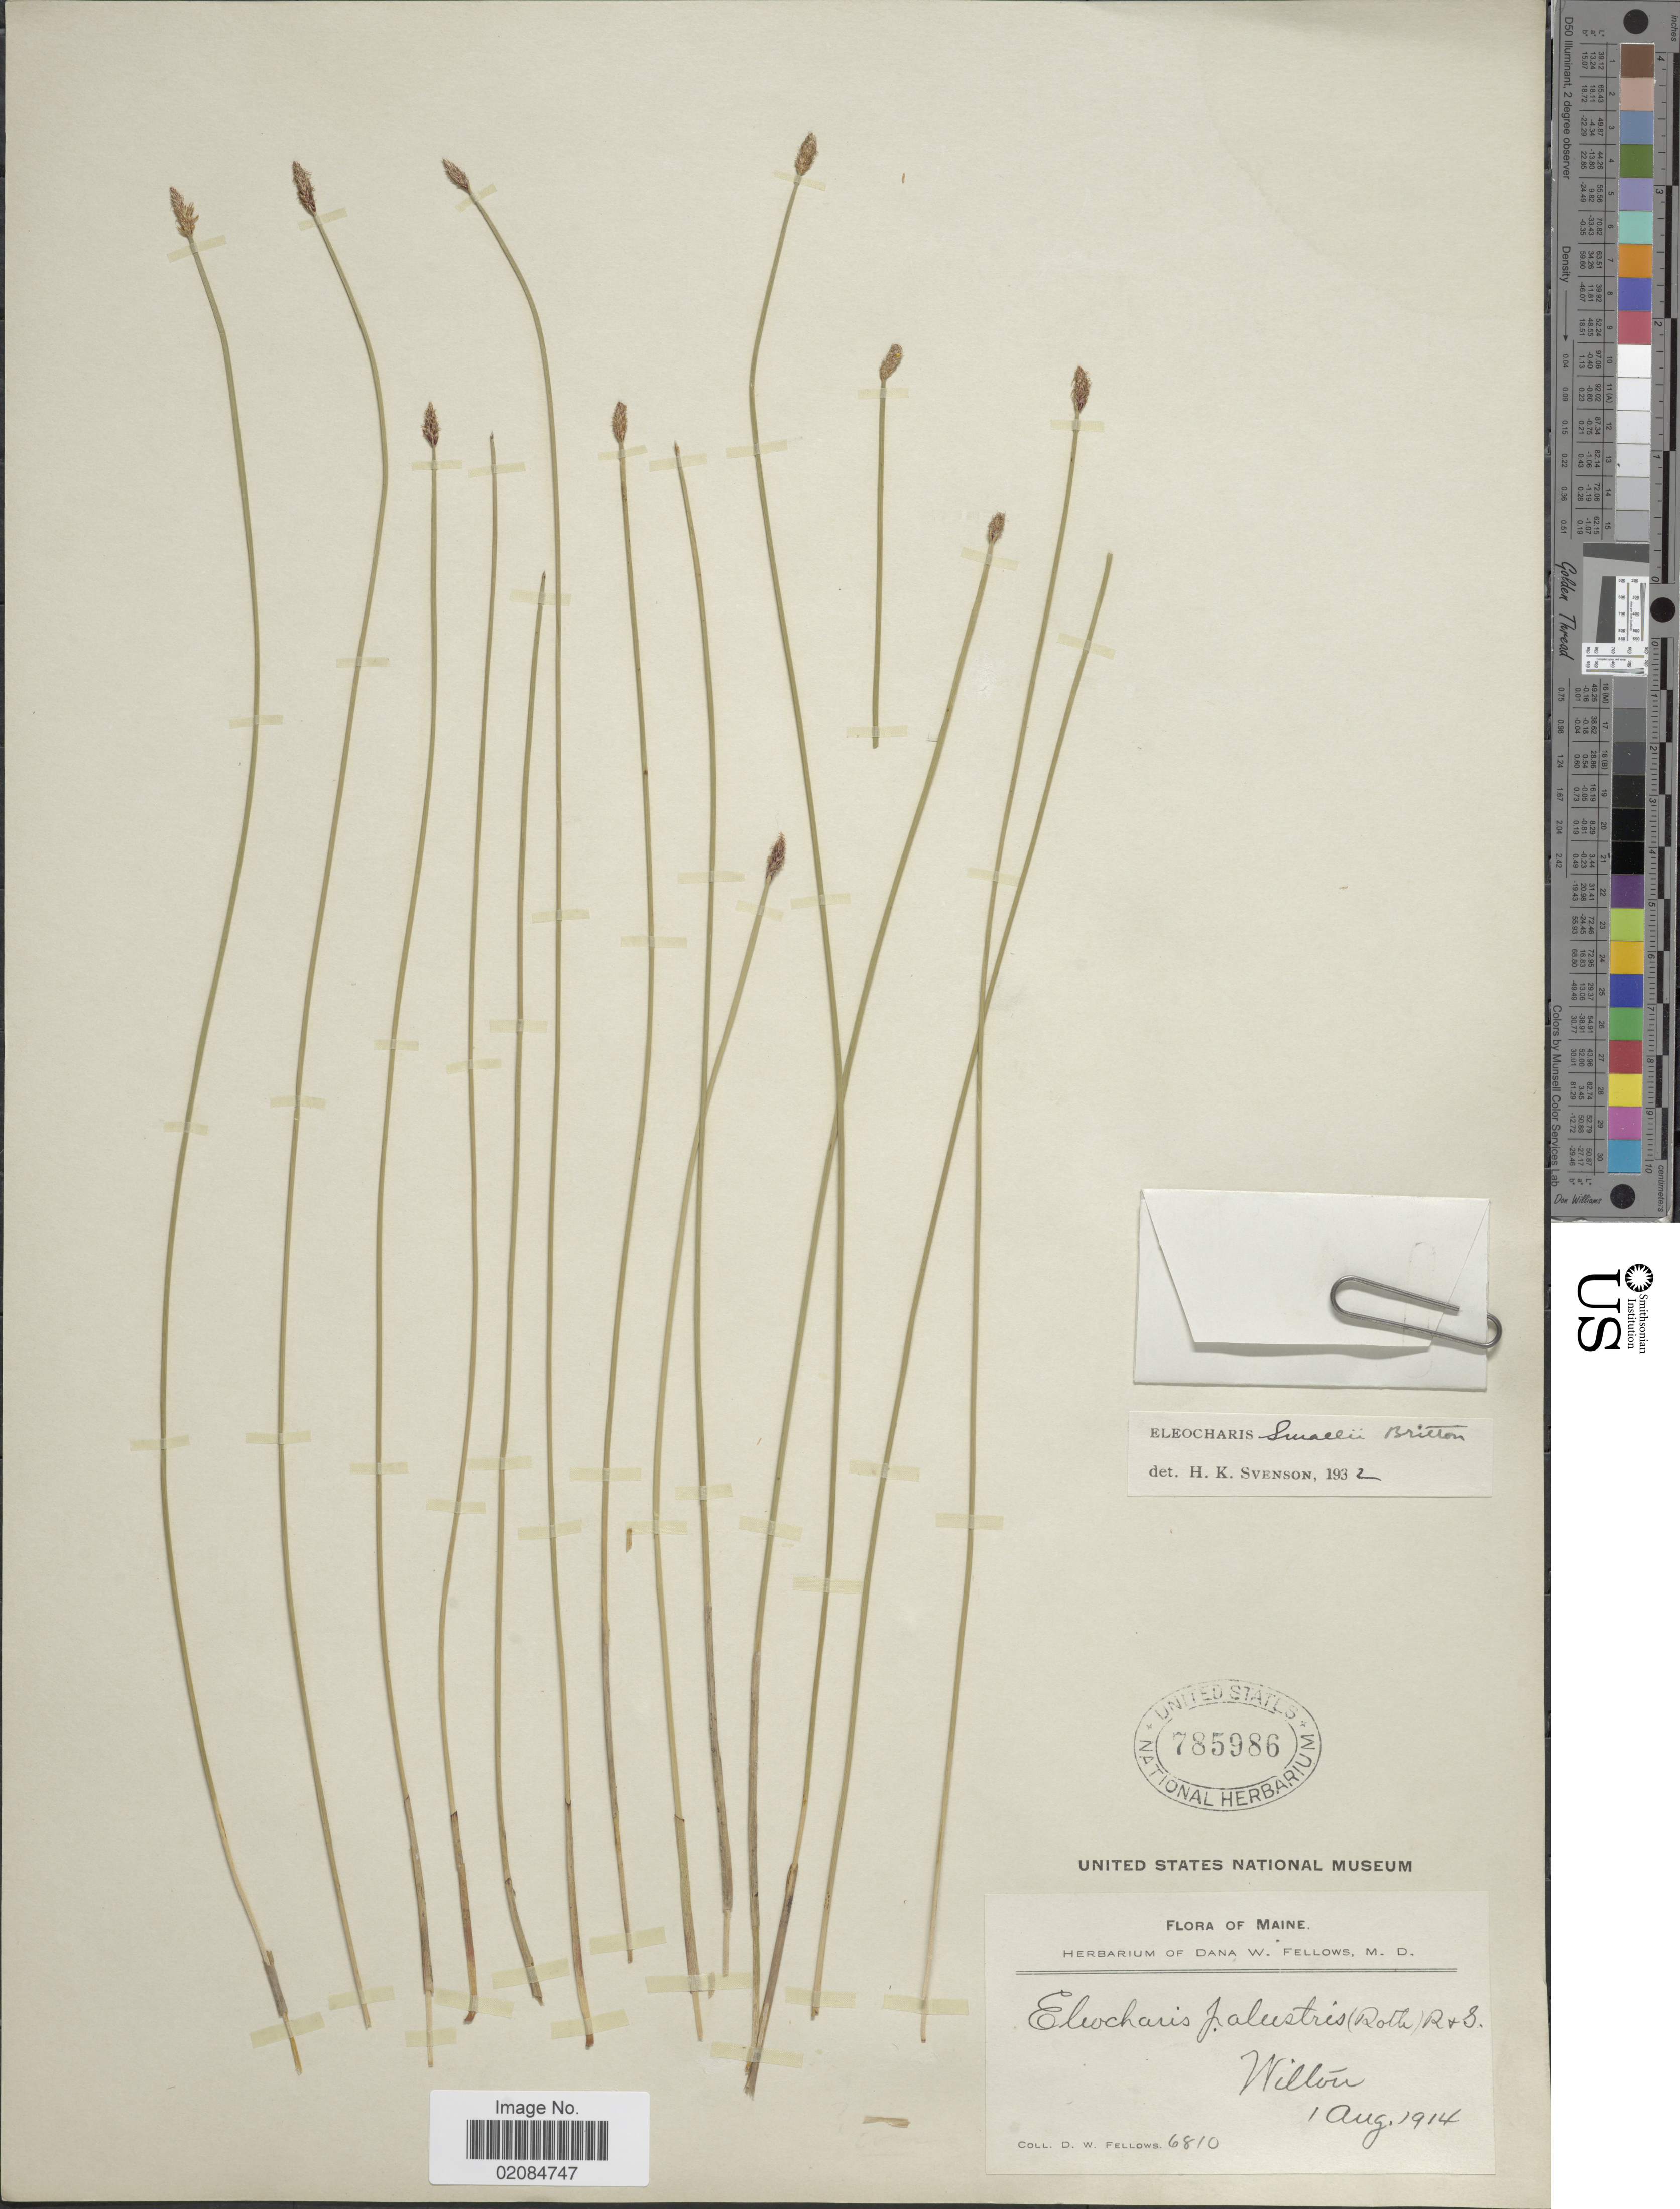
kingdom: Plantae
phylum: Tracheophyta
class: Liliopsida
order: Poales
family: Cyperaceae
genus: Eleocharis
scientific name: Eleocharis palustris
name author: (L.) Roem. & Schult.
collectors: D. W. Fellows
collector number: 6810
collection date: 1914-08-01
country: United States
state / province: New Hampshire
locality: Wilton Centre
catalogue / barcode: US 785986